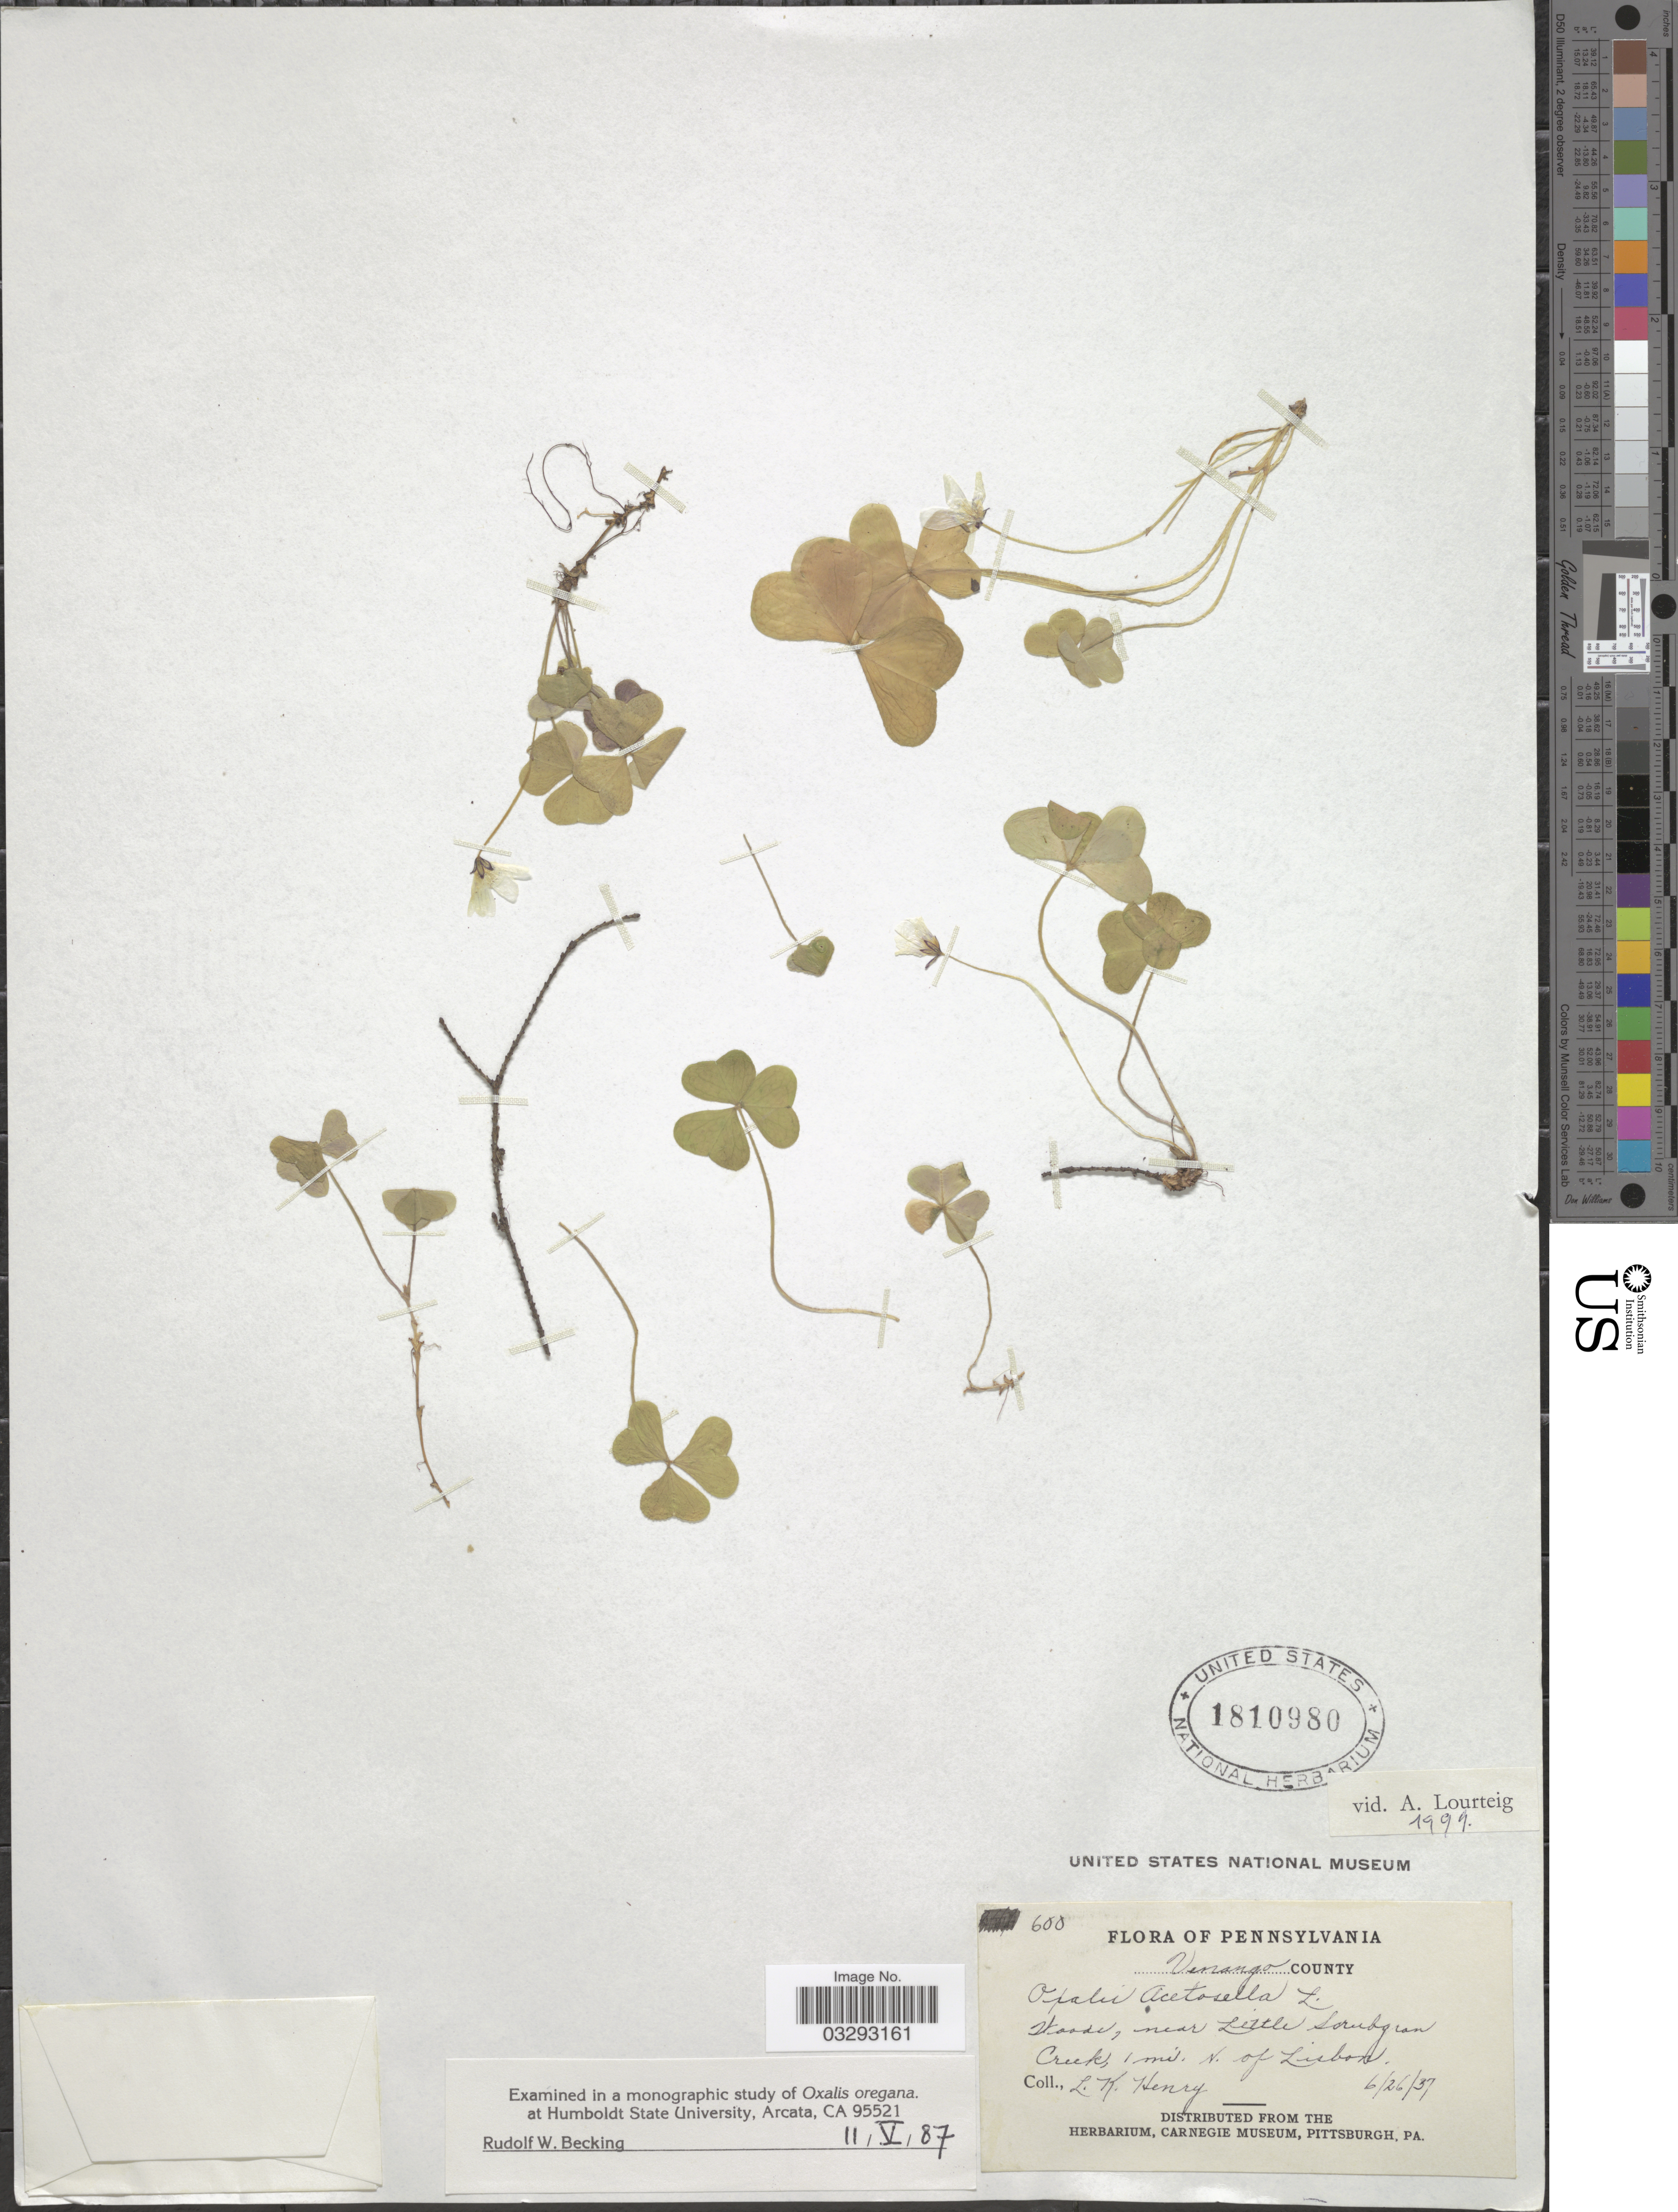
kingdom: Plantae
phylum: Tracheophyta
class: Magnoliopsida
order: Oxalidales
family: Oxalidaceae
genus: Oxalis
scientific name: Oxalis acetosella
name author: L.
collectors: L. K. Henry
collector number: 600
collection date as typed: Transcribed d/m/y: 26/6/37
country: United States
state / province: Pennsylvania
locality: Venango County. Near Little Scrubgrass Creek, 1 mi. N. of Lisbon.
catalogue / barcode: US 1810980